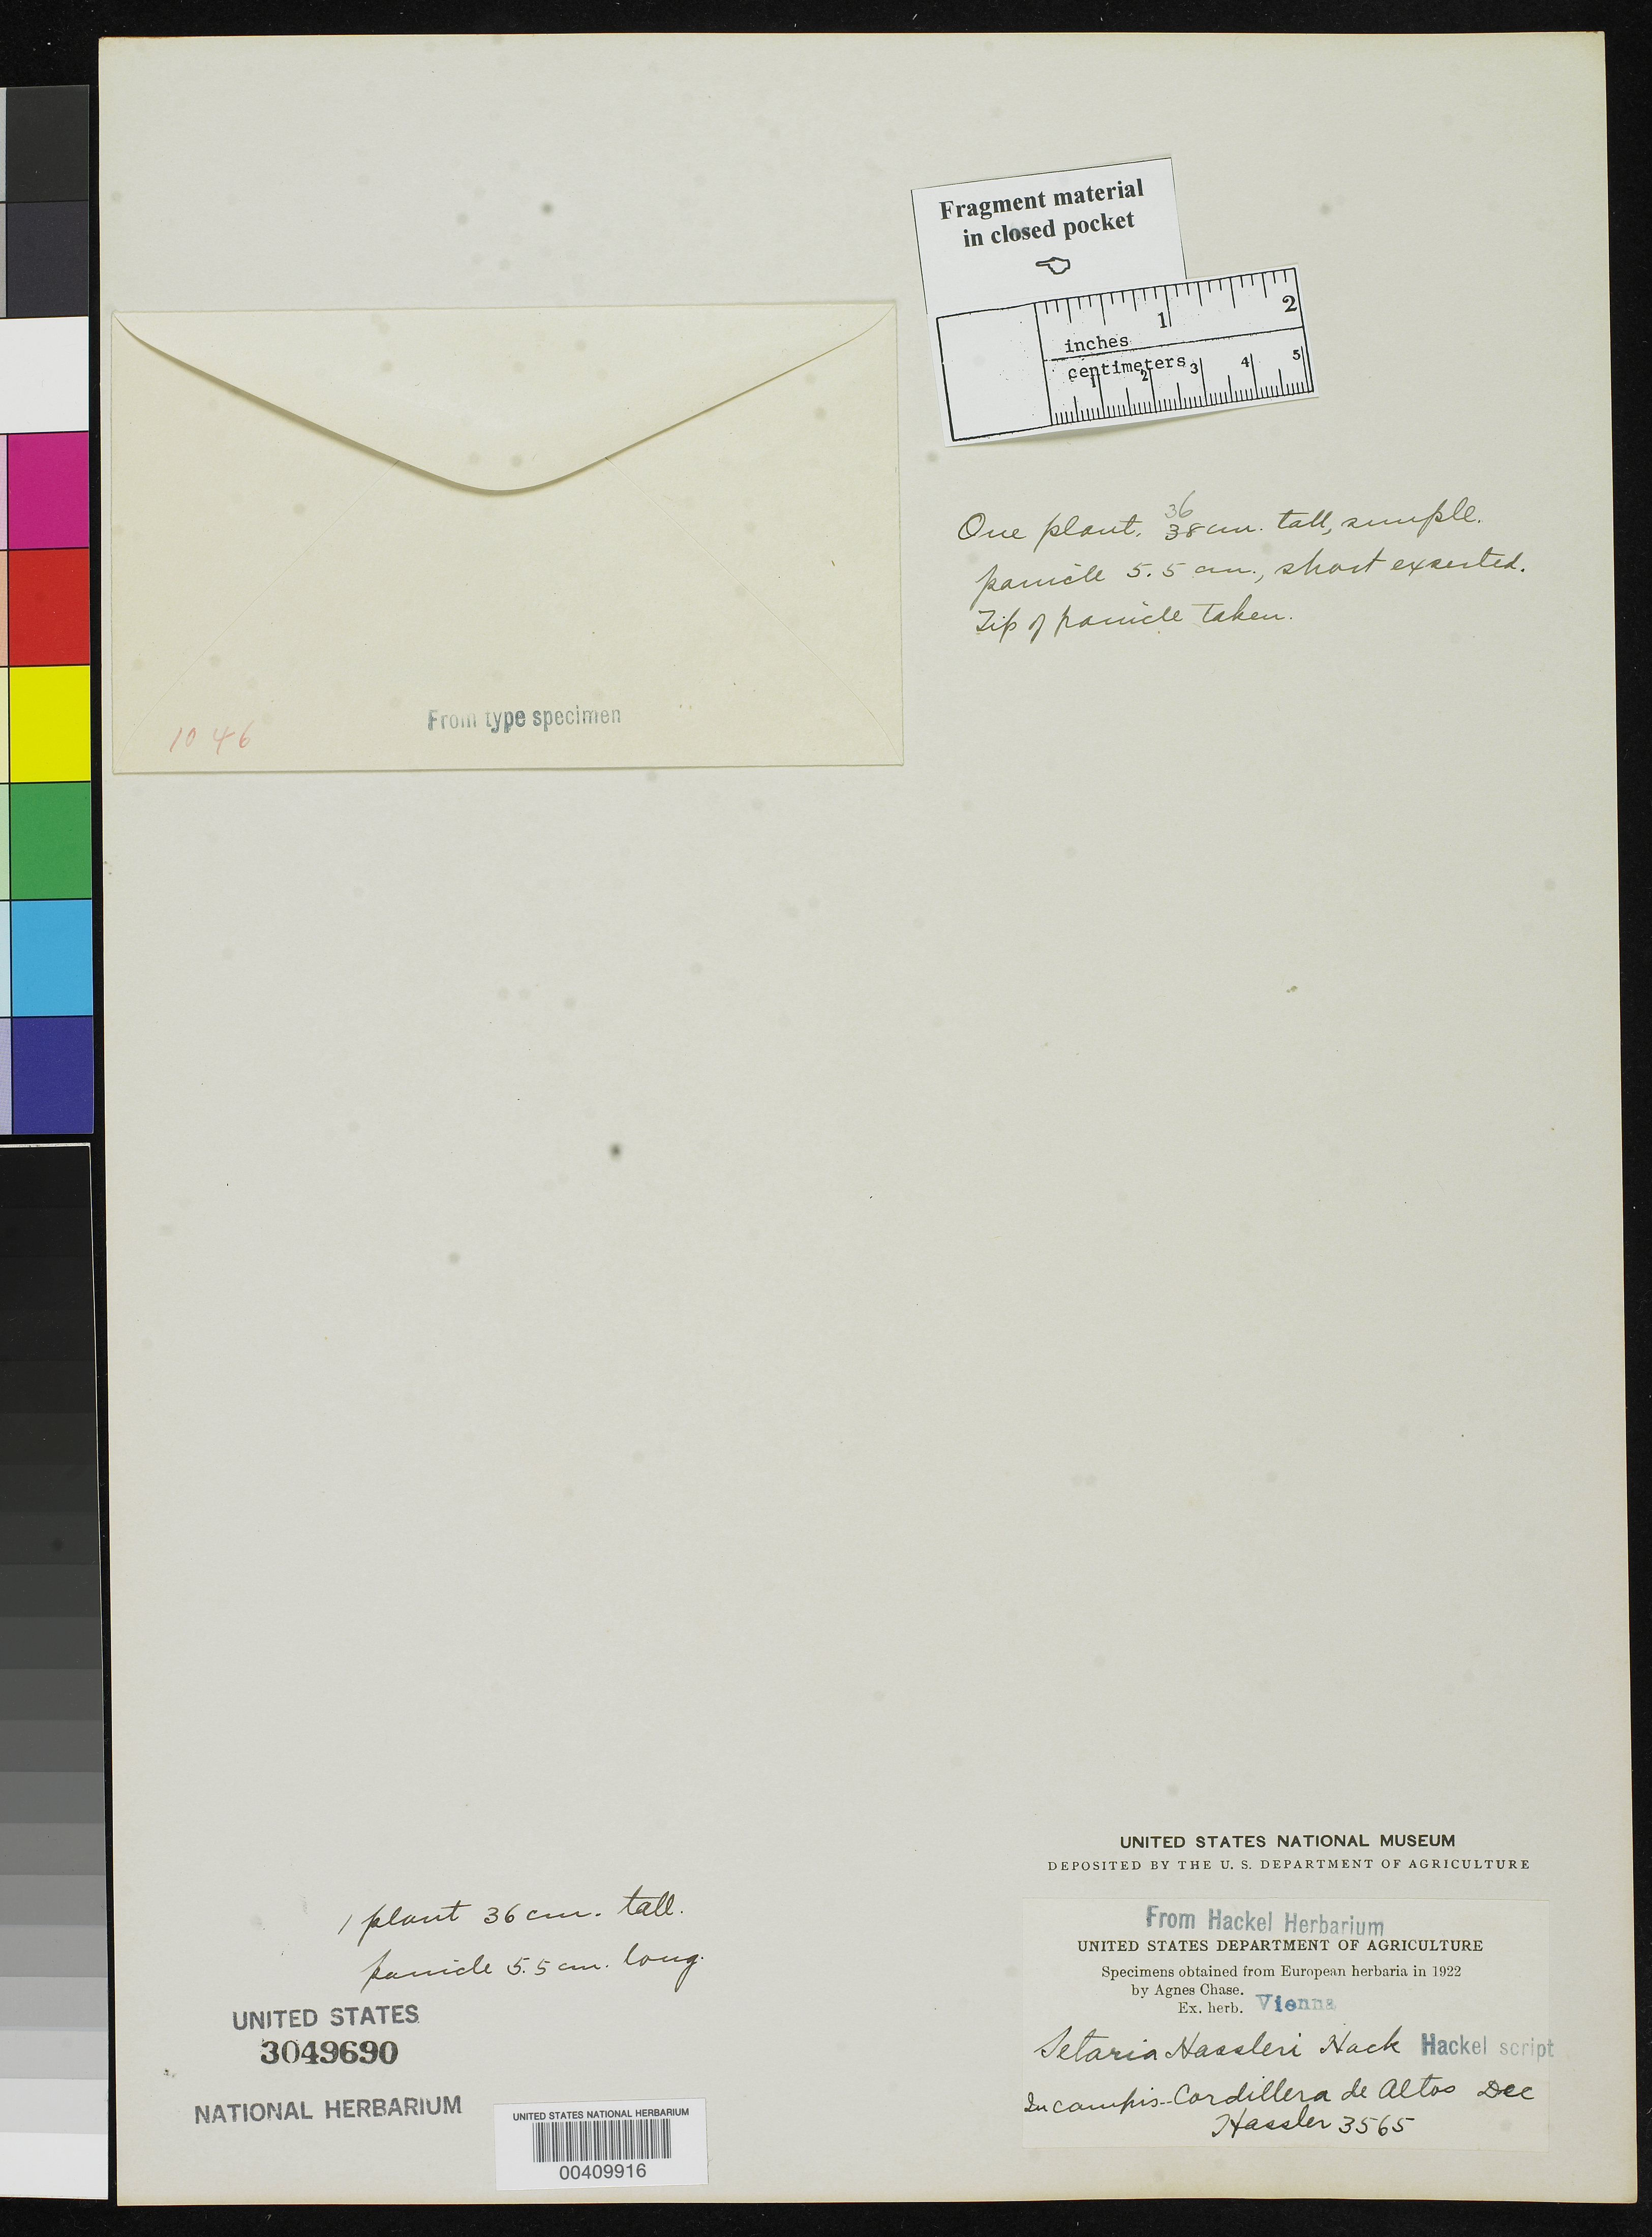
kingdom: Plantae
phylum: Tracheophyta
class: Liliopsida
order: Poales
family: Poaceae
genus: Setaria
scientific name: Setaria hassleri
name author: Hack. in Chodat & Hassl.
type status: Type Fragment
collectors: E. Hassler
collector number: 3565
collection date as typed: Dec 1885 to -- Dec 1902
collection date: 1885-12/1902-12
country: Paraguay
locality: Cordillera de Altos.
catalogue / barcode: US 3049690